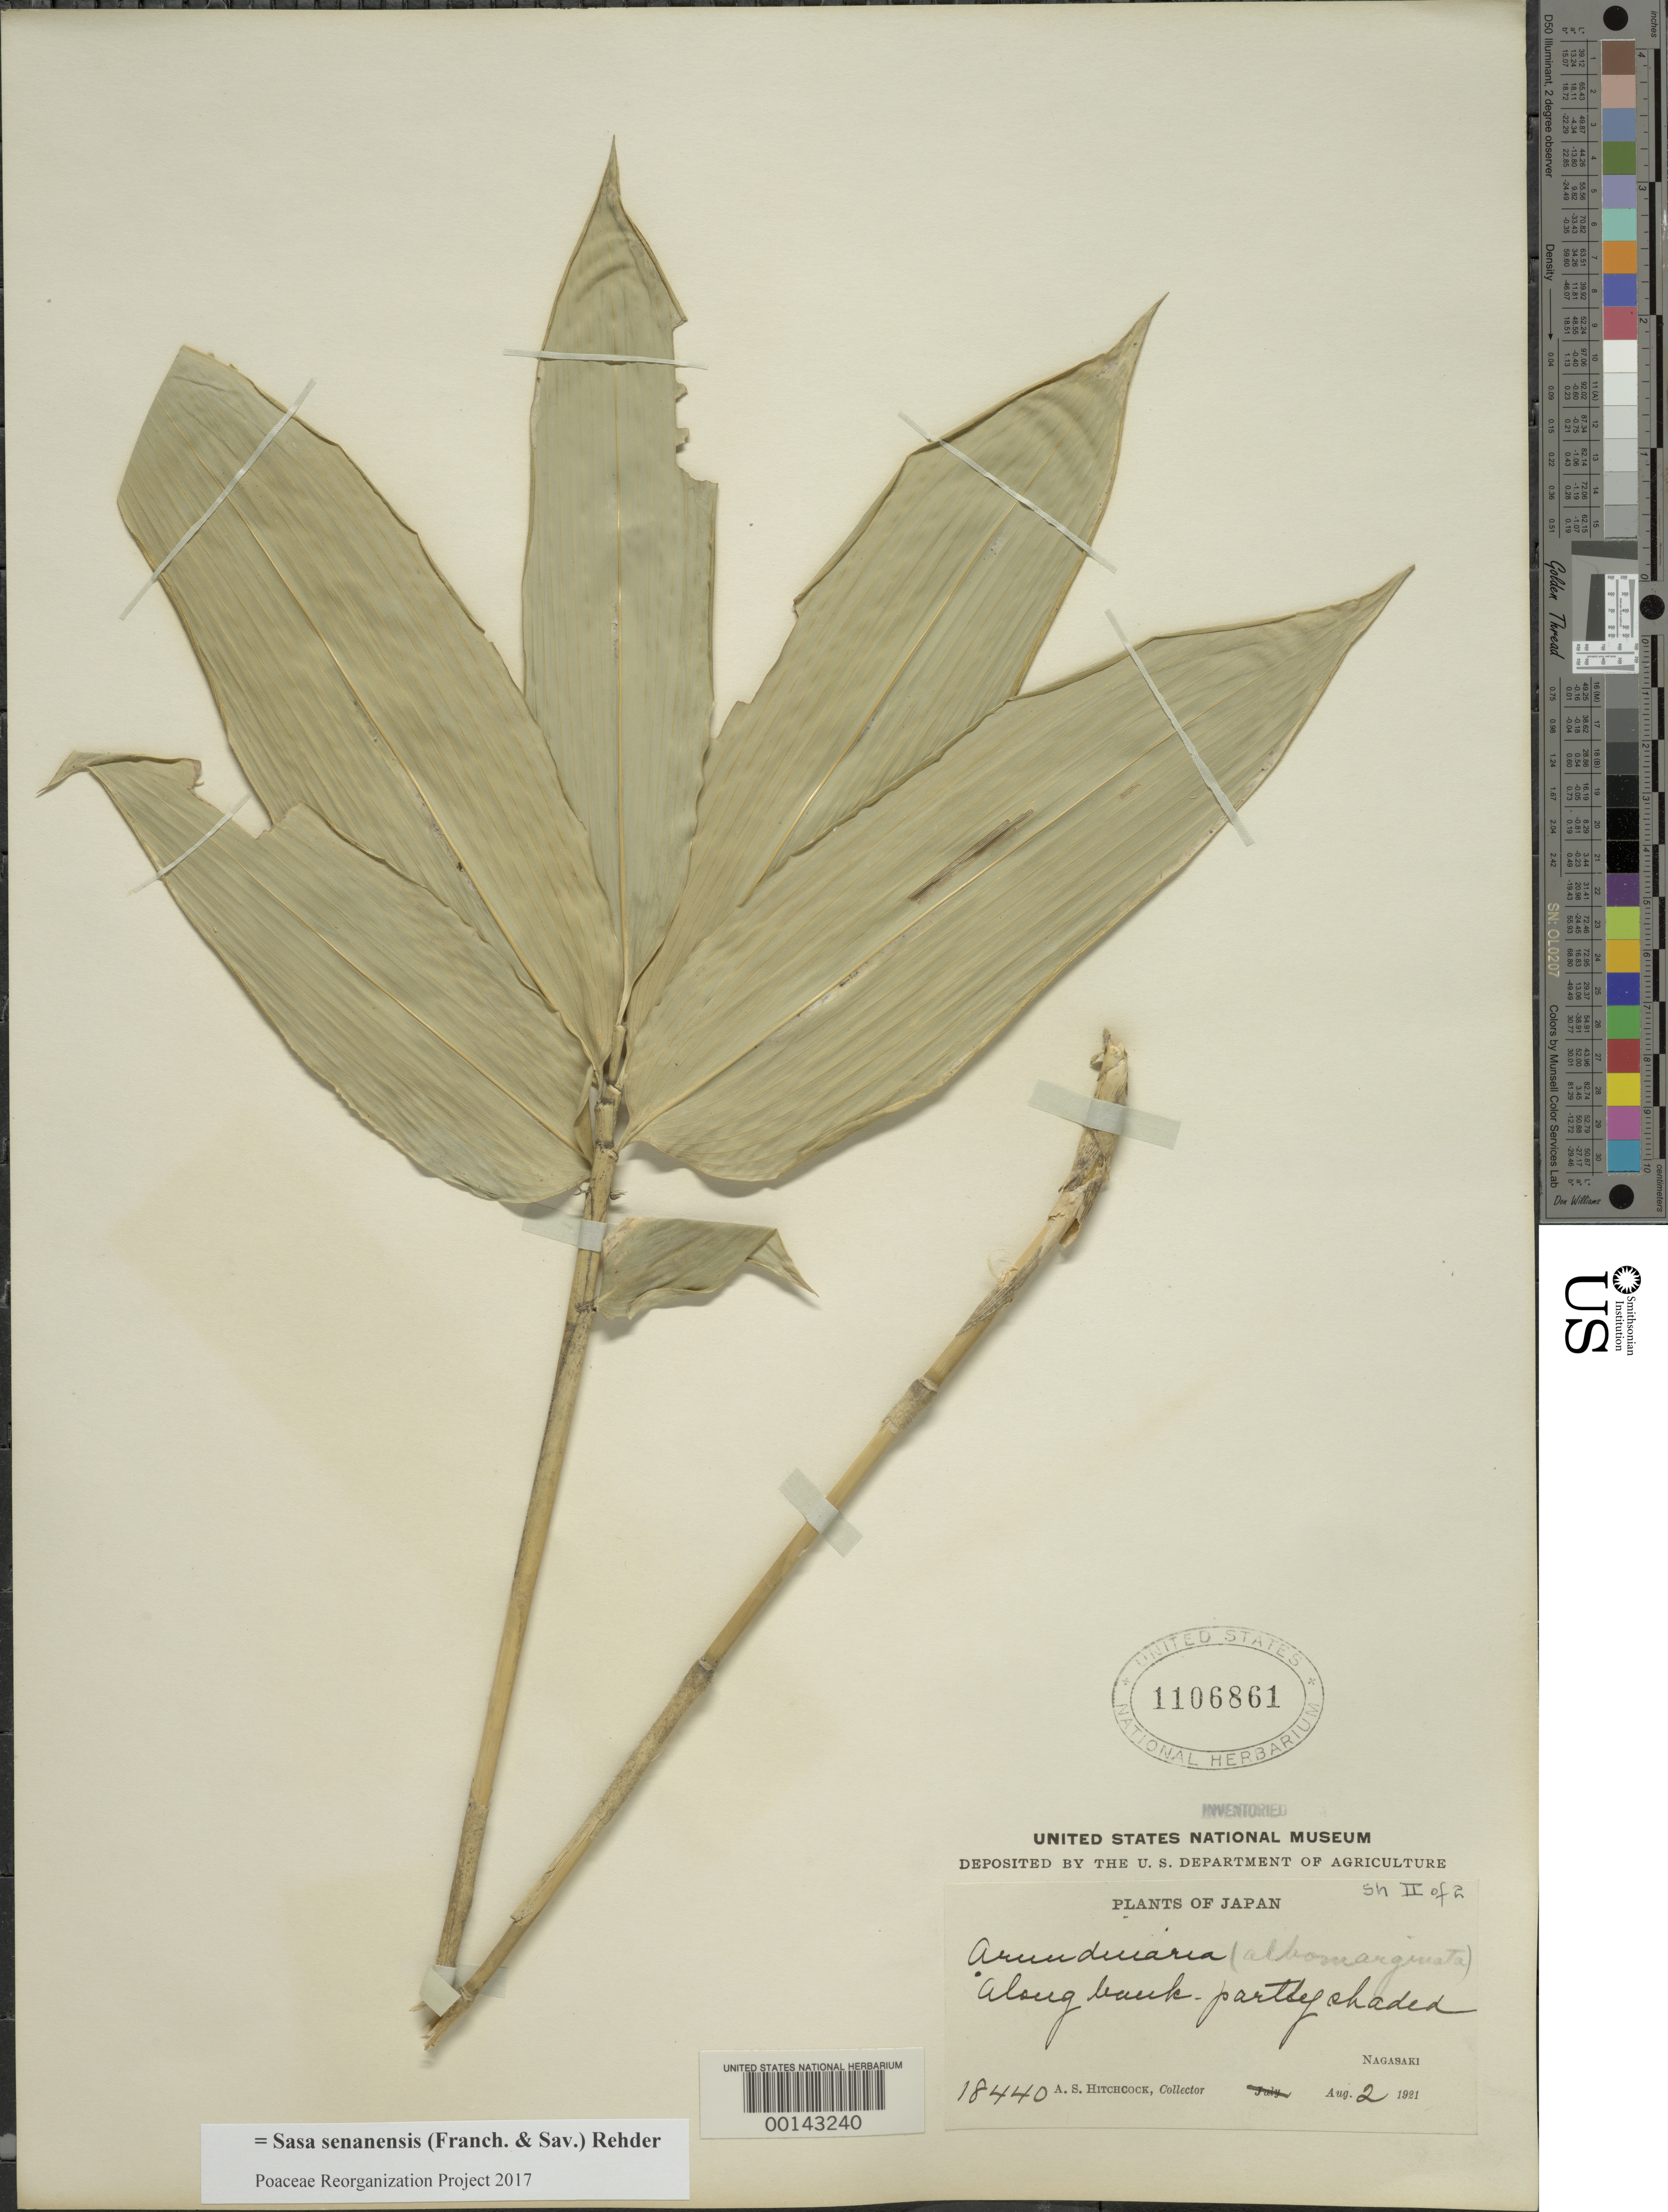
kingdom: Plantae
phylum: Tracheophyta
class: Liliopsida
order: Poales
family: Poaceae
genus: Sasa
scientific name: Sasa senanensis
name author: (Franch. & Sav.) Rehder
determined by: Poaceae Reorganization Project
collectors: A. S. Hitchcock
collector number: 18440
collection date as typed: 02 Aug 1921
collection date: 1921-08-02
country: Japan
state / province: Nagasaki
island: Kyushu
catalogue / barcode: US 1106861